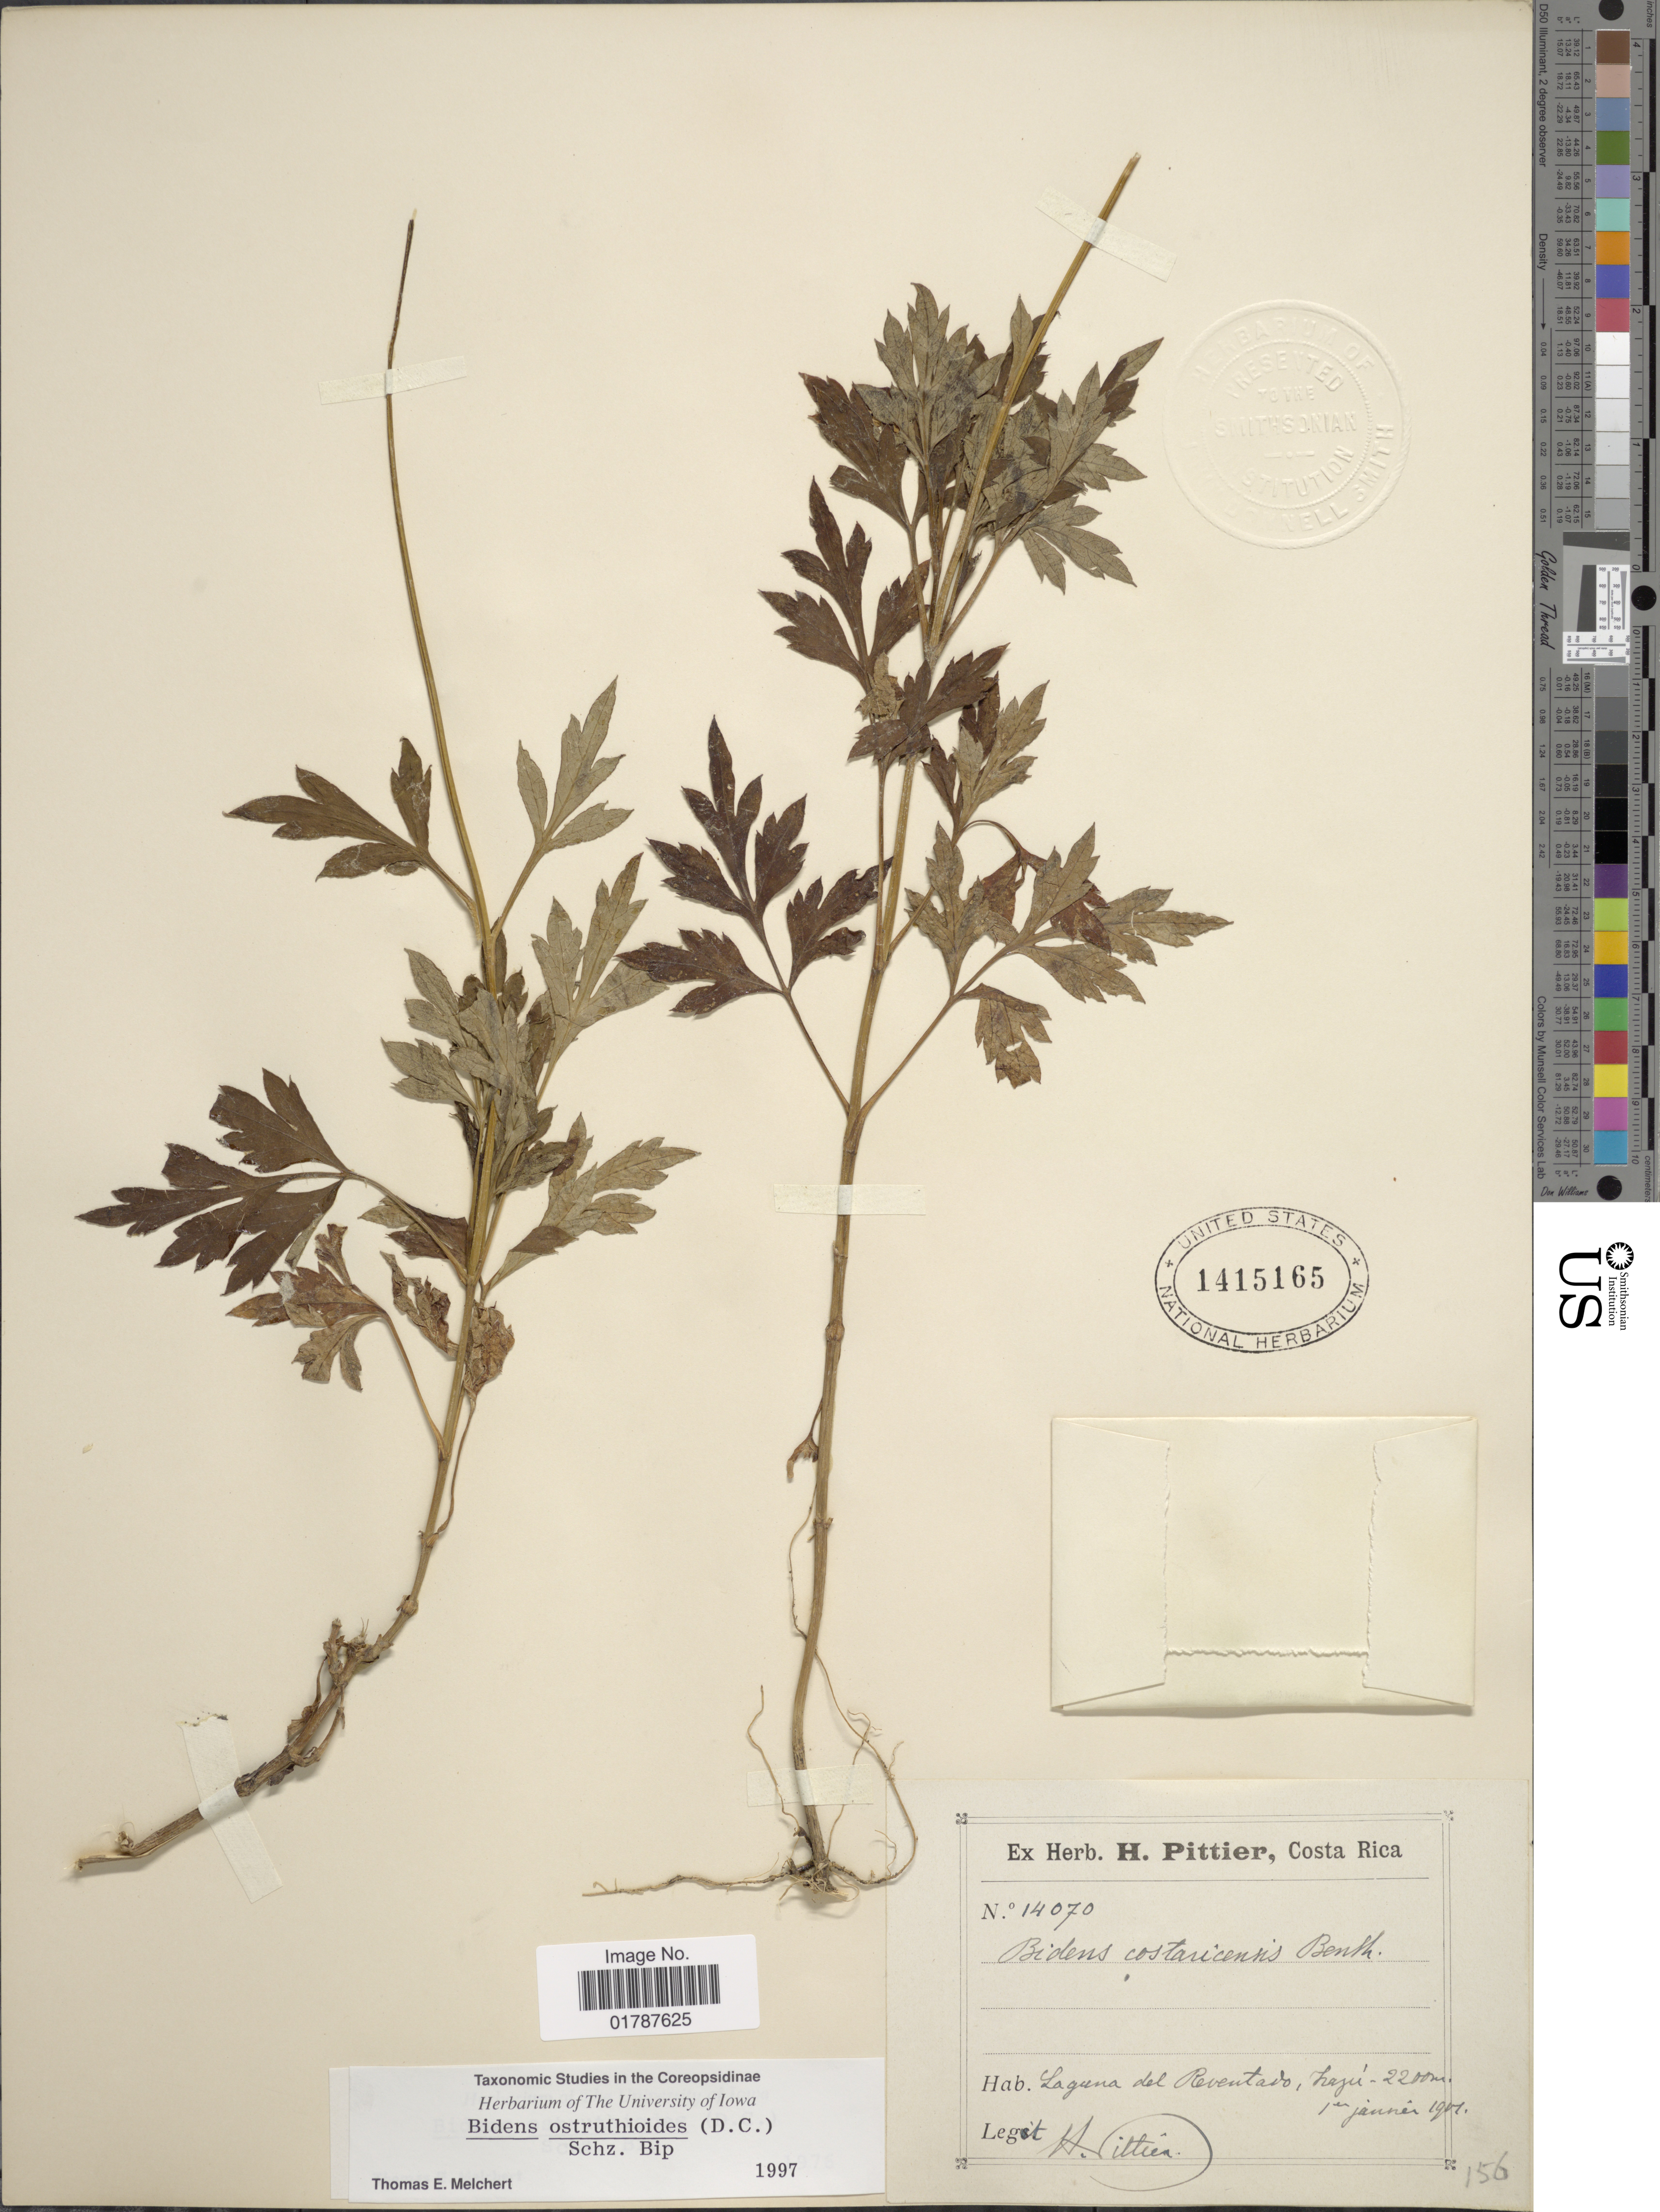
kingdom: Plantae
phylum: Tracheophyta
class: Magnoliopsida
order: Asterales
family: Asteraceae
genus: Bidens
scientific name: Bidens ostruthioides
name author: (DC.) Sch. Bip.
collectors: H. F. Pittier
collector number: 14070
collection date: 1901-01-01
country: Costa Rica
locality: Laguna del Reventazón, Irazú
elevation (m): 2200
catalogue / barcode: US 1415165